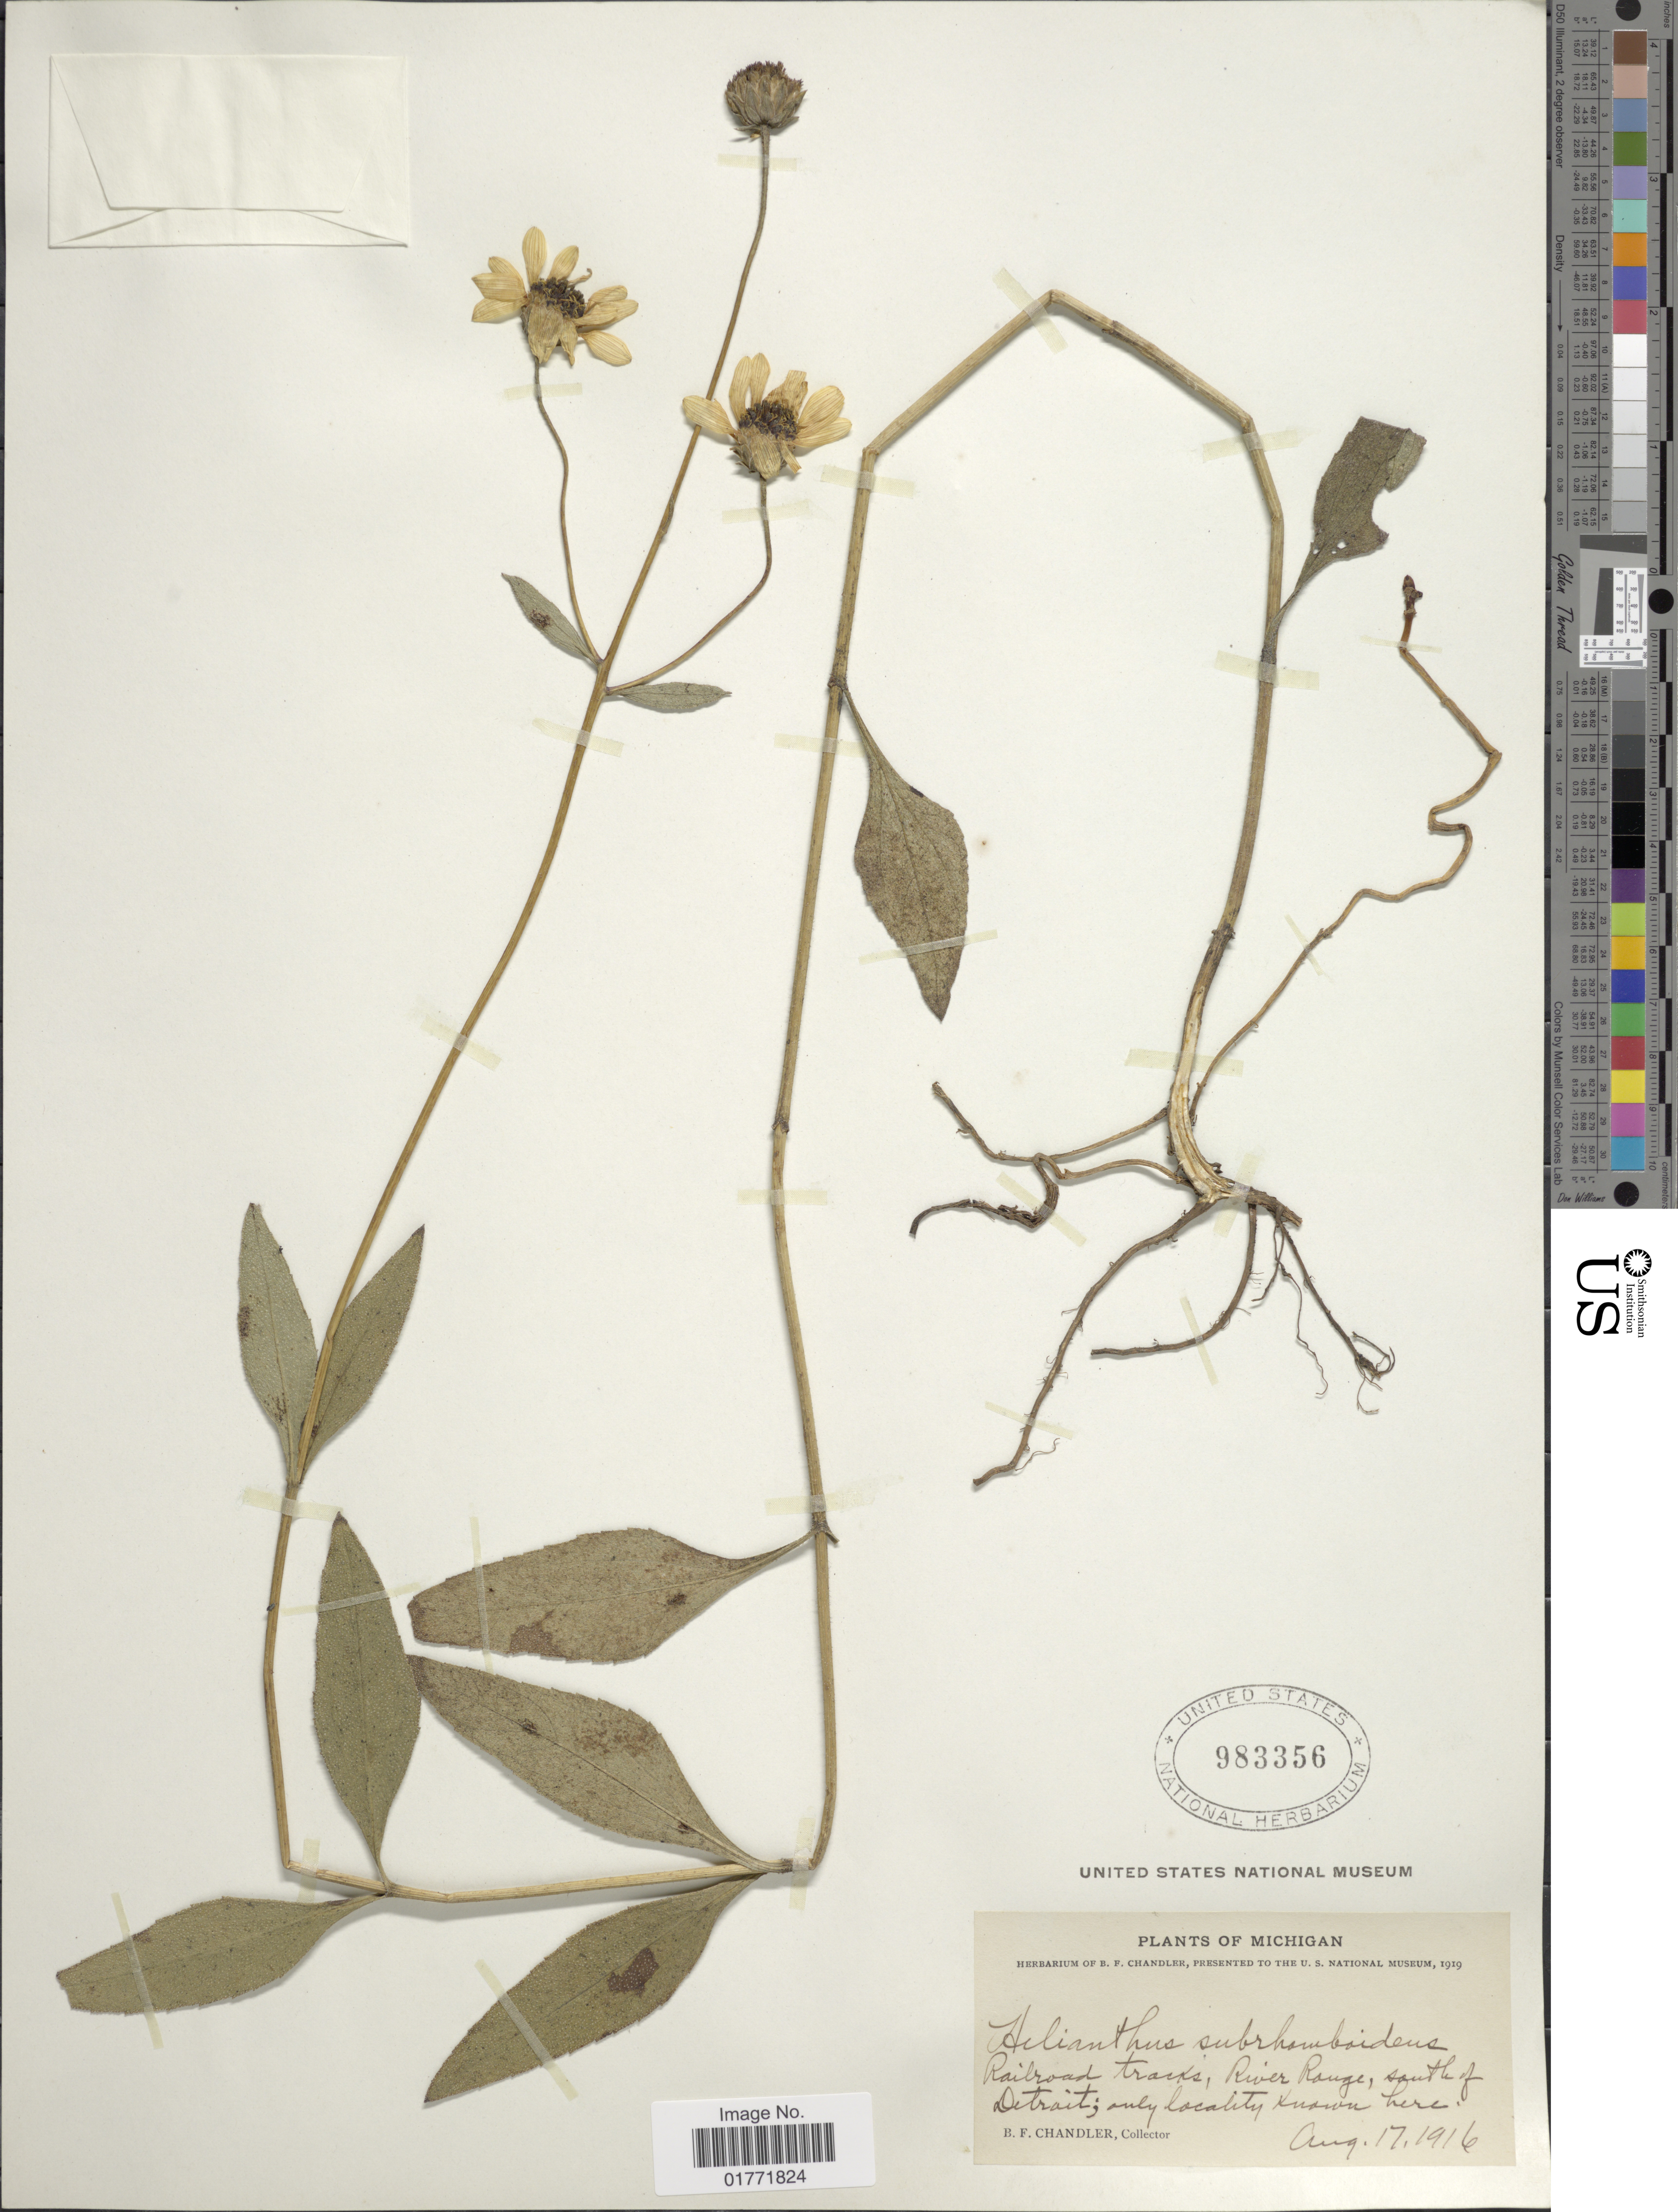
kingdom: Plantae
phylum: Tracheophyta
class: Magnoliopsida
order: Asterales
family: Asteraceae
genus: Helianthus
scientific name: Helianthus subrhomboideus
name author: Rydb.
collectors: B. F. Chandler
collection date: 1916-09-17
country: United States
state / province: Michigan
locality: Railroad tracks, River Range. south of Detroit.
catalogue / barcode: US 983356